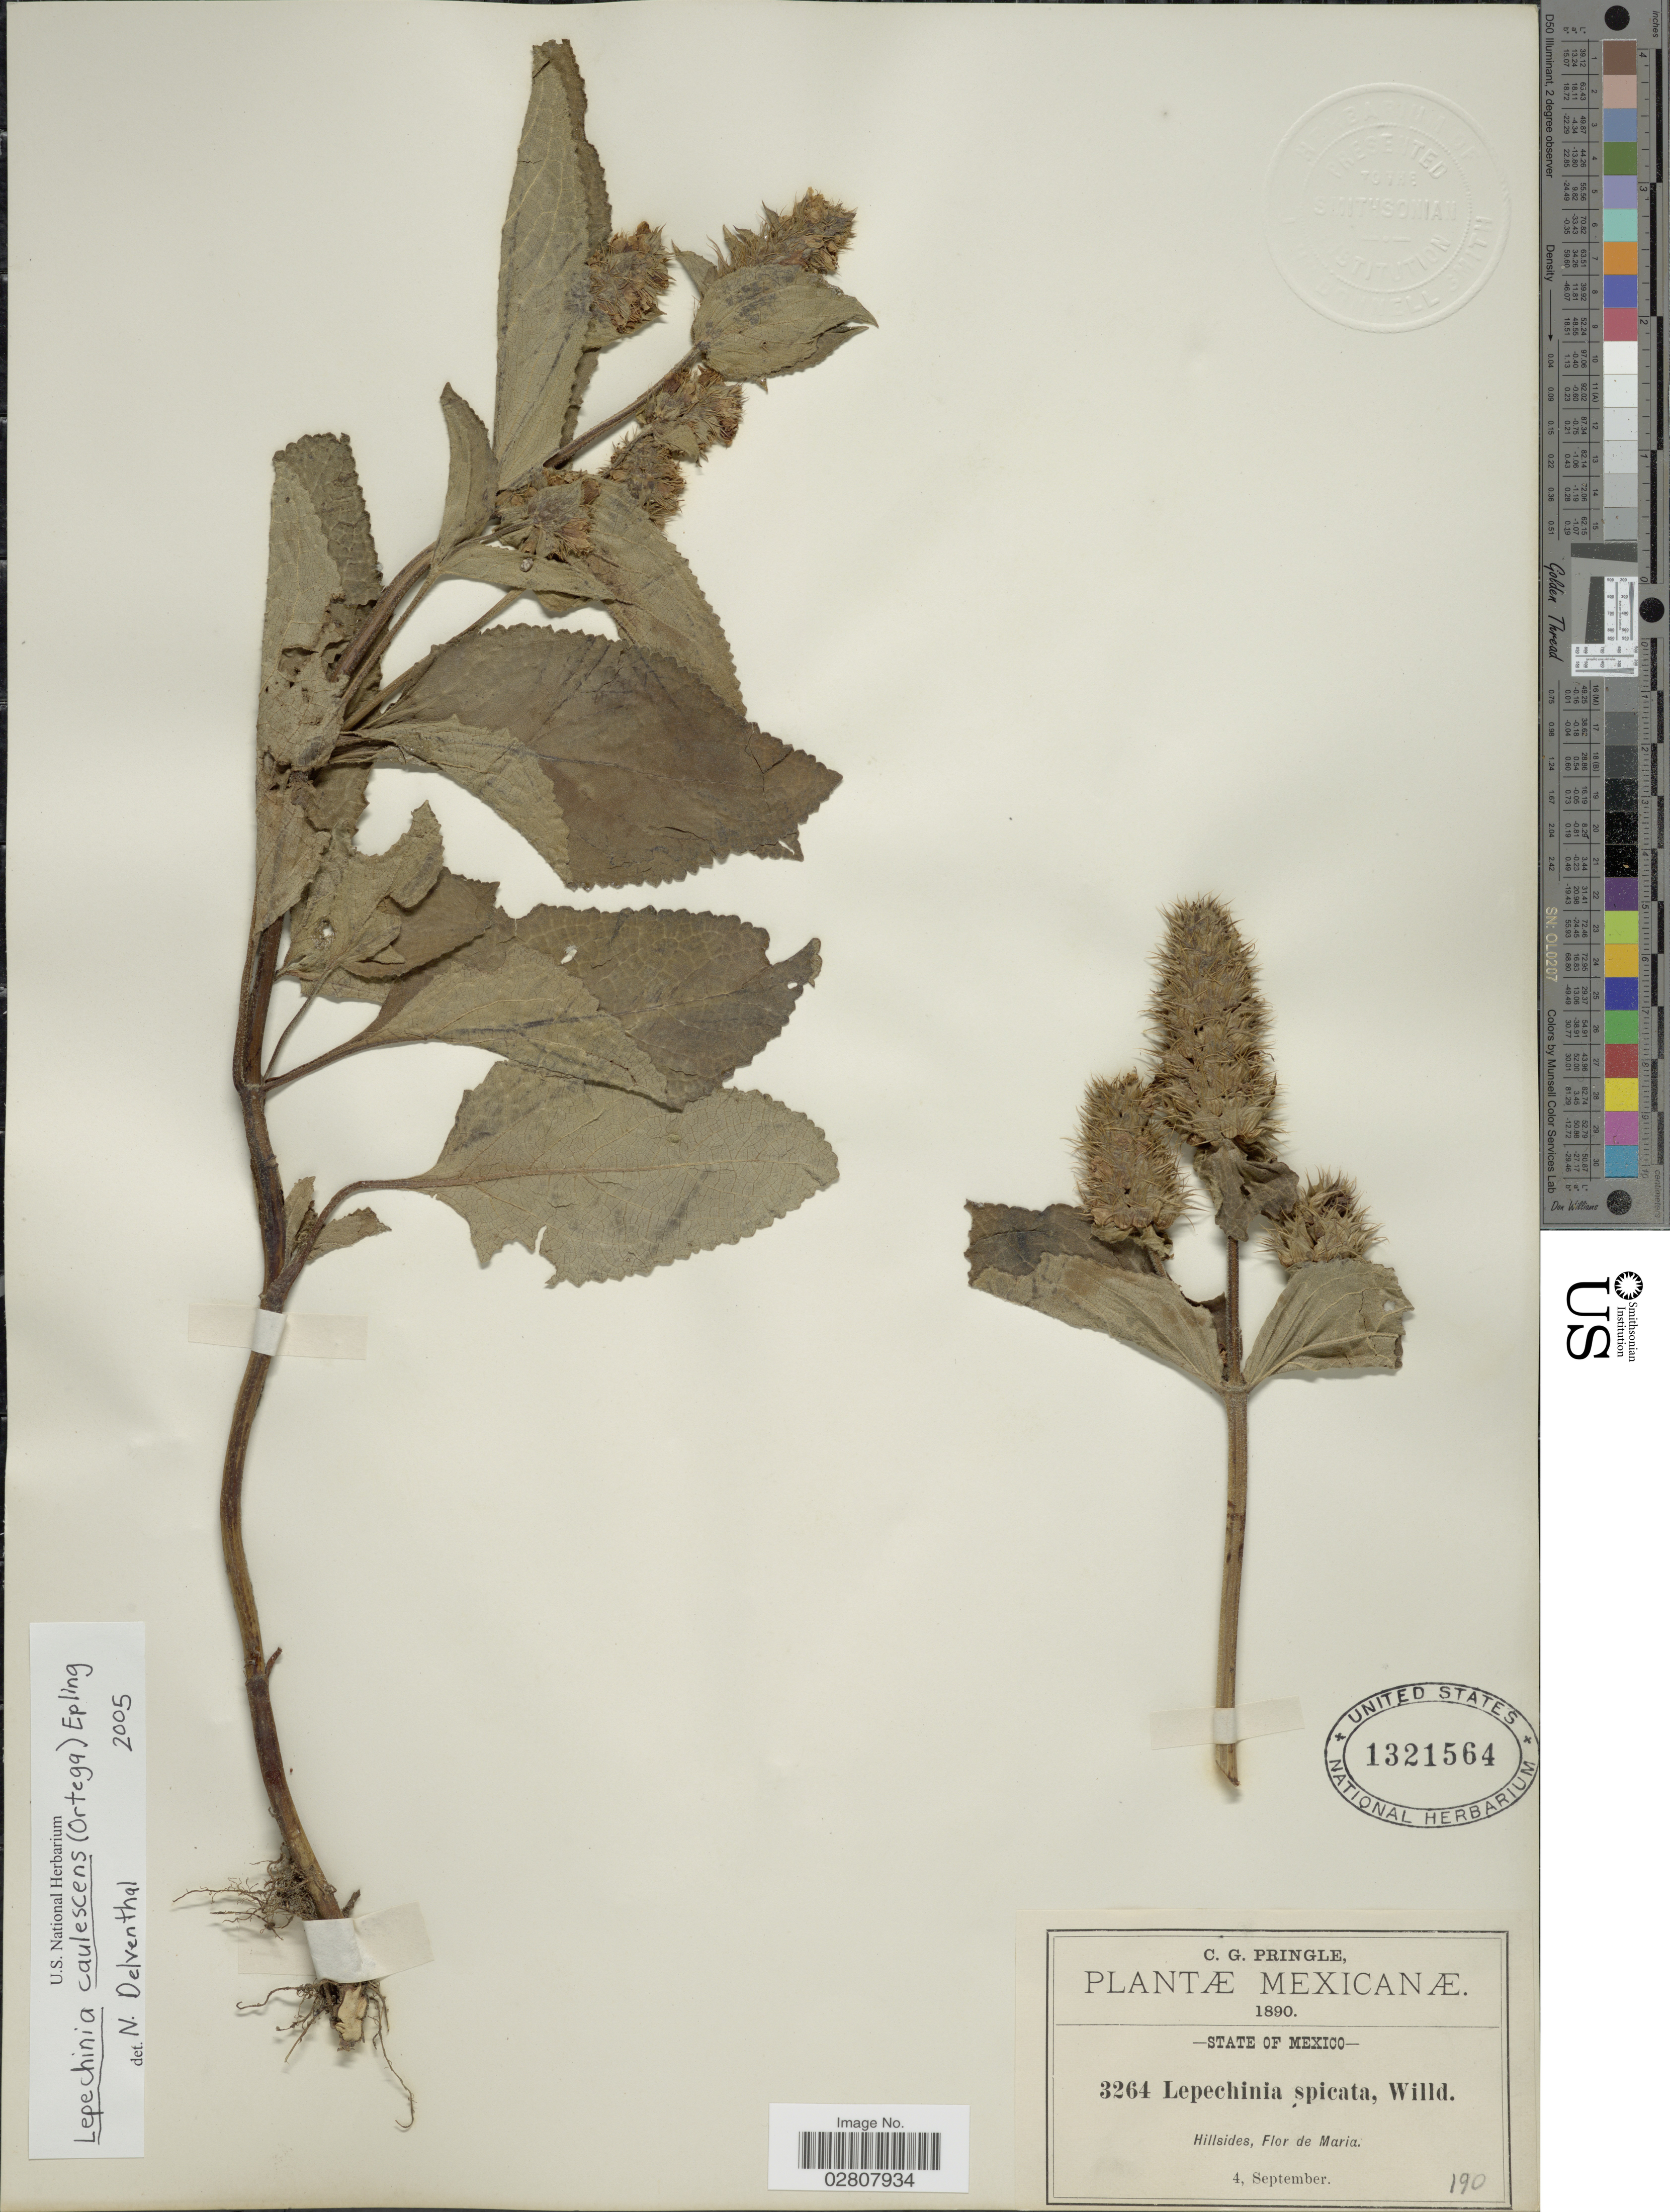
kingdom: Plantae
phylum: Tracheophyta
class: Magnoliopsida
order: Lamiales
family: Lamiaceae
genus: Lepechinia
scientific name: Lepechinia caulescens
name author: (Ortega) Epling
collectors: C. G. Pringle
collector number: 3264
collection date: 1890-09-04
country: Mexico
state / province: México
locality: Hillsides, Flor de Maria.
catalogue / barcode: US 1321564